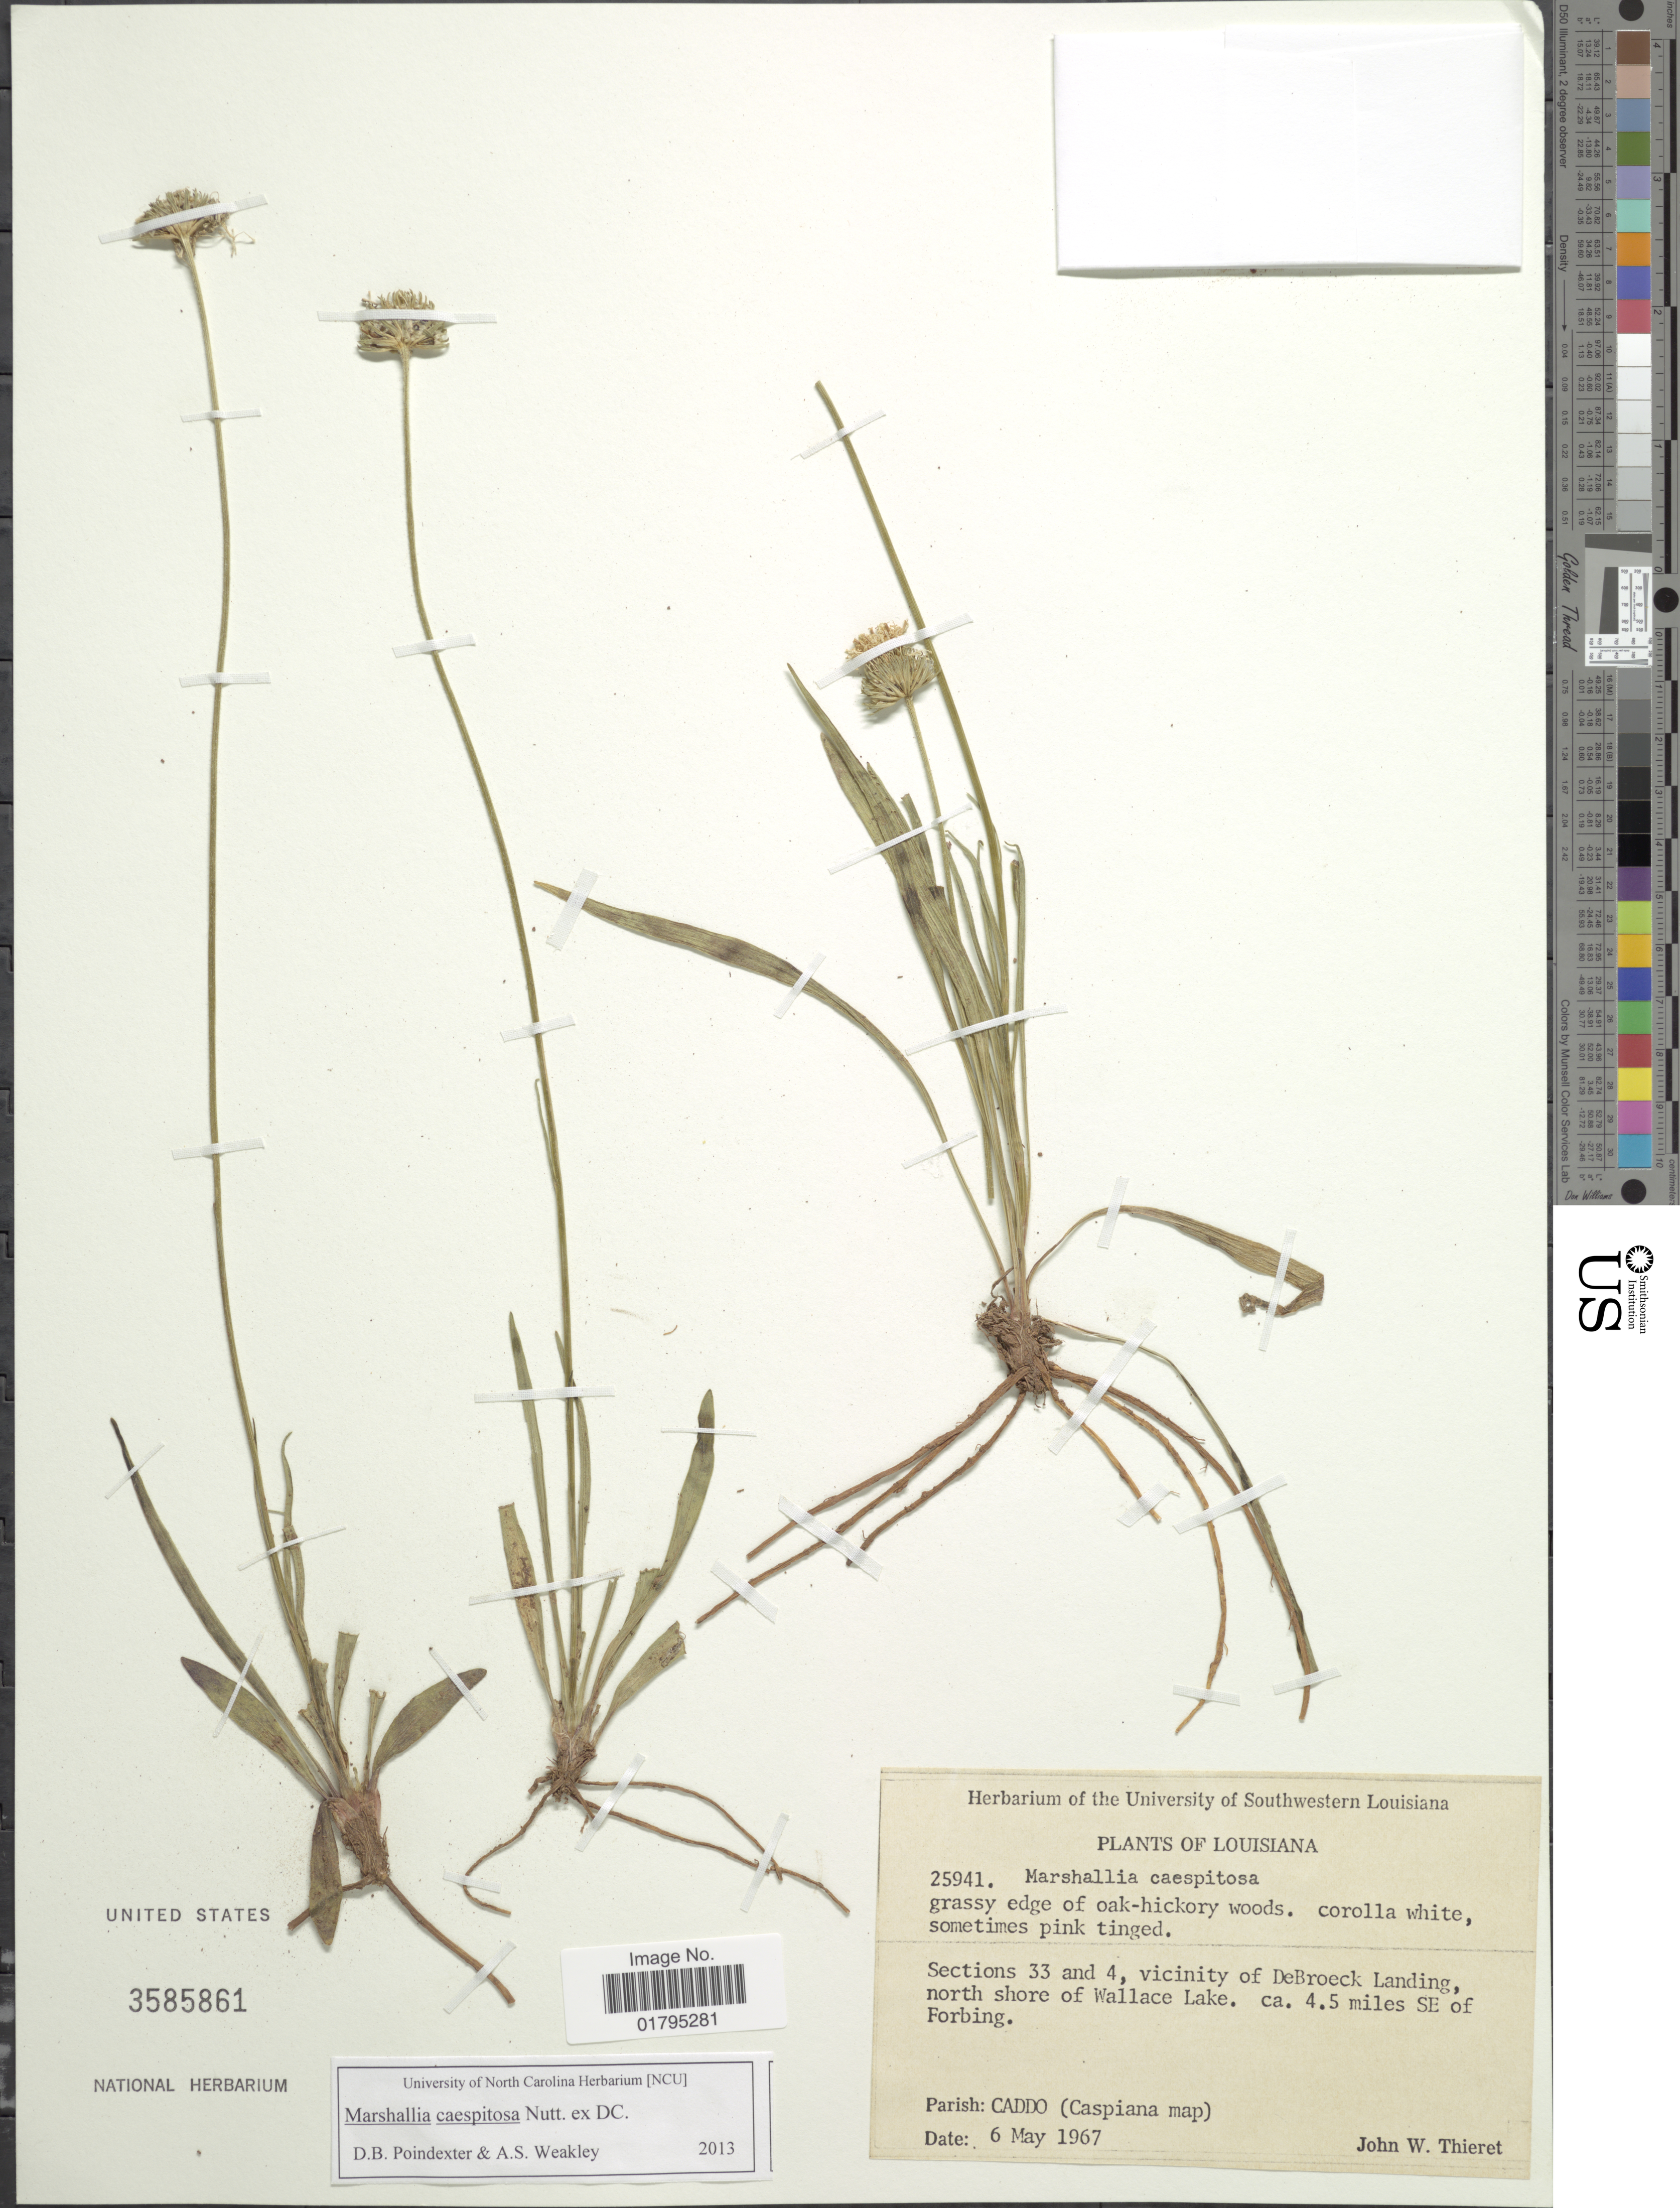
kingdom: Plantae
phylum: Tracheophyta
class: Magnoliopsida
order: Asterales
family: Asteraceae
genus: Marshallia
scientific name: Marshallia caespitosa var. caespitosa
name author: Nutt. ex DC.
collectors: J. W. Thieret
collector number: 25941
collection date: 1967-05-06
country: United States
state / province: Louisiana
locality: Louisiana, Section 33 and 4, vicinity of DeBroeck Landing north shore of Wallace Lake, ca. 4.5 miles SE of Forbing. Parish: CADDO (Caspiana map).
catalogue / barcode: US 3585861